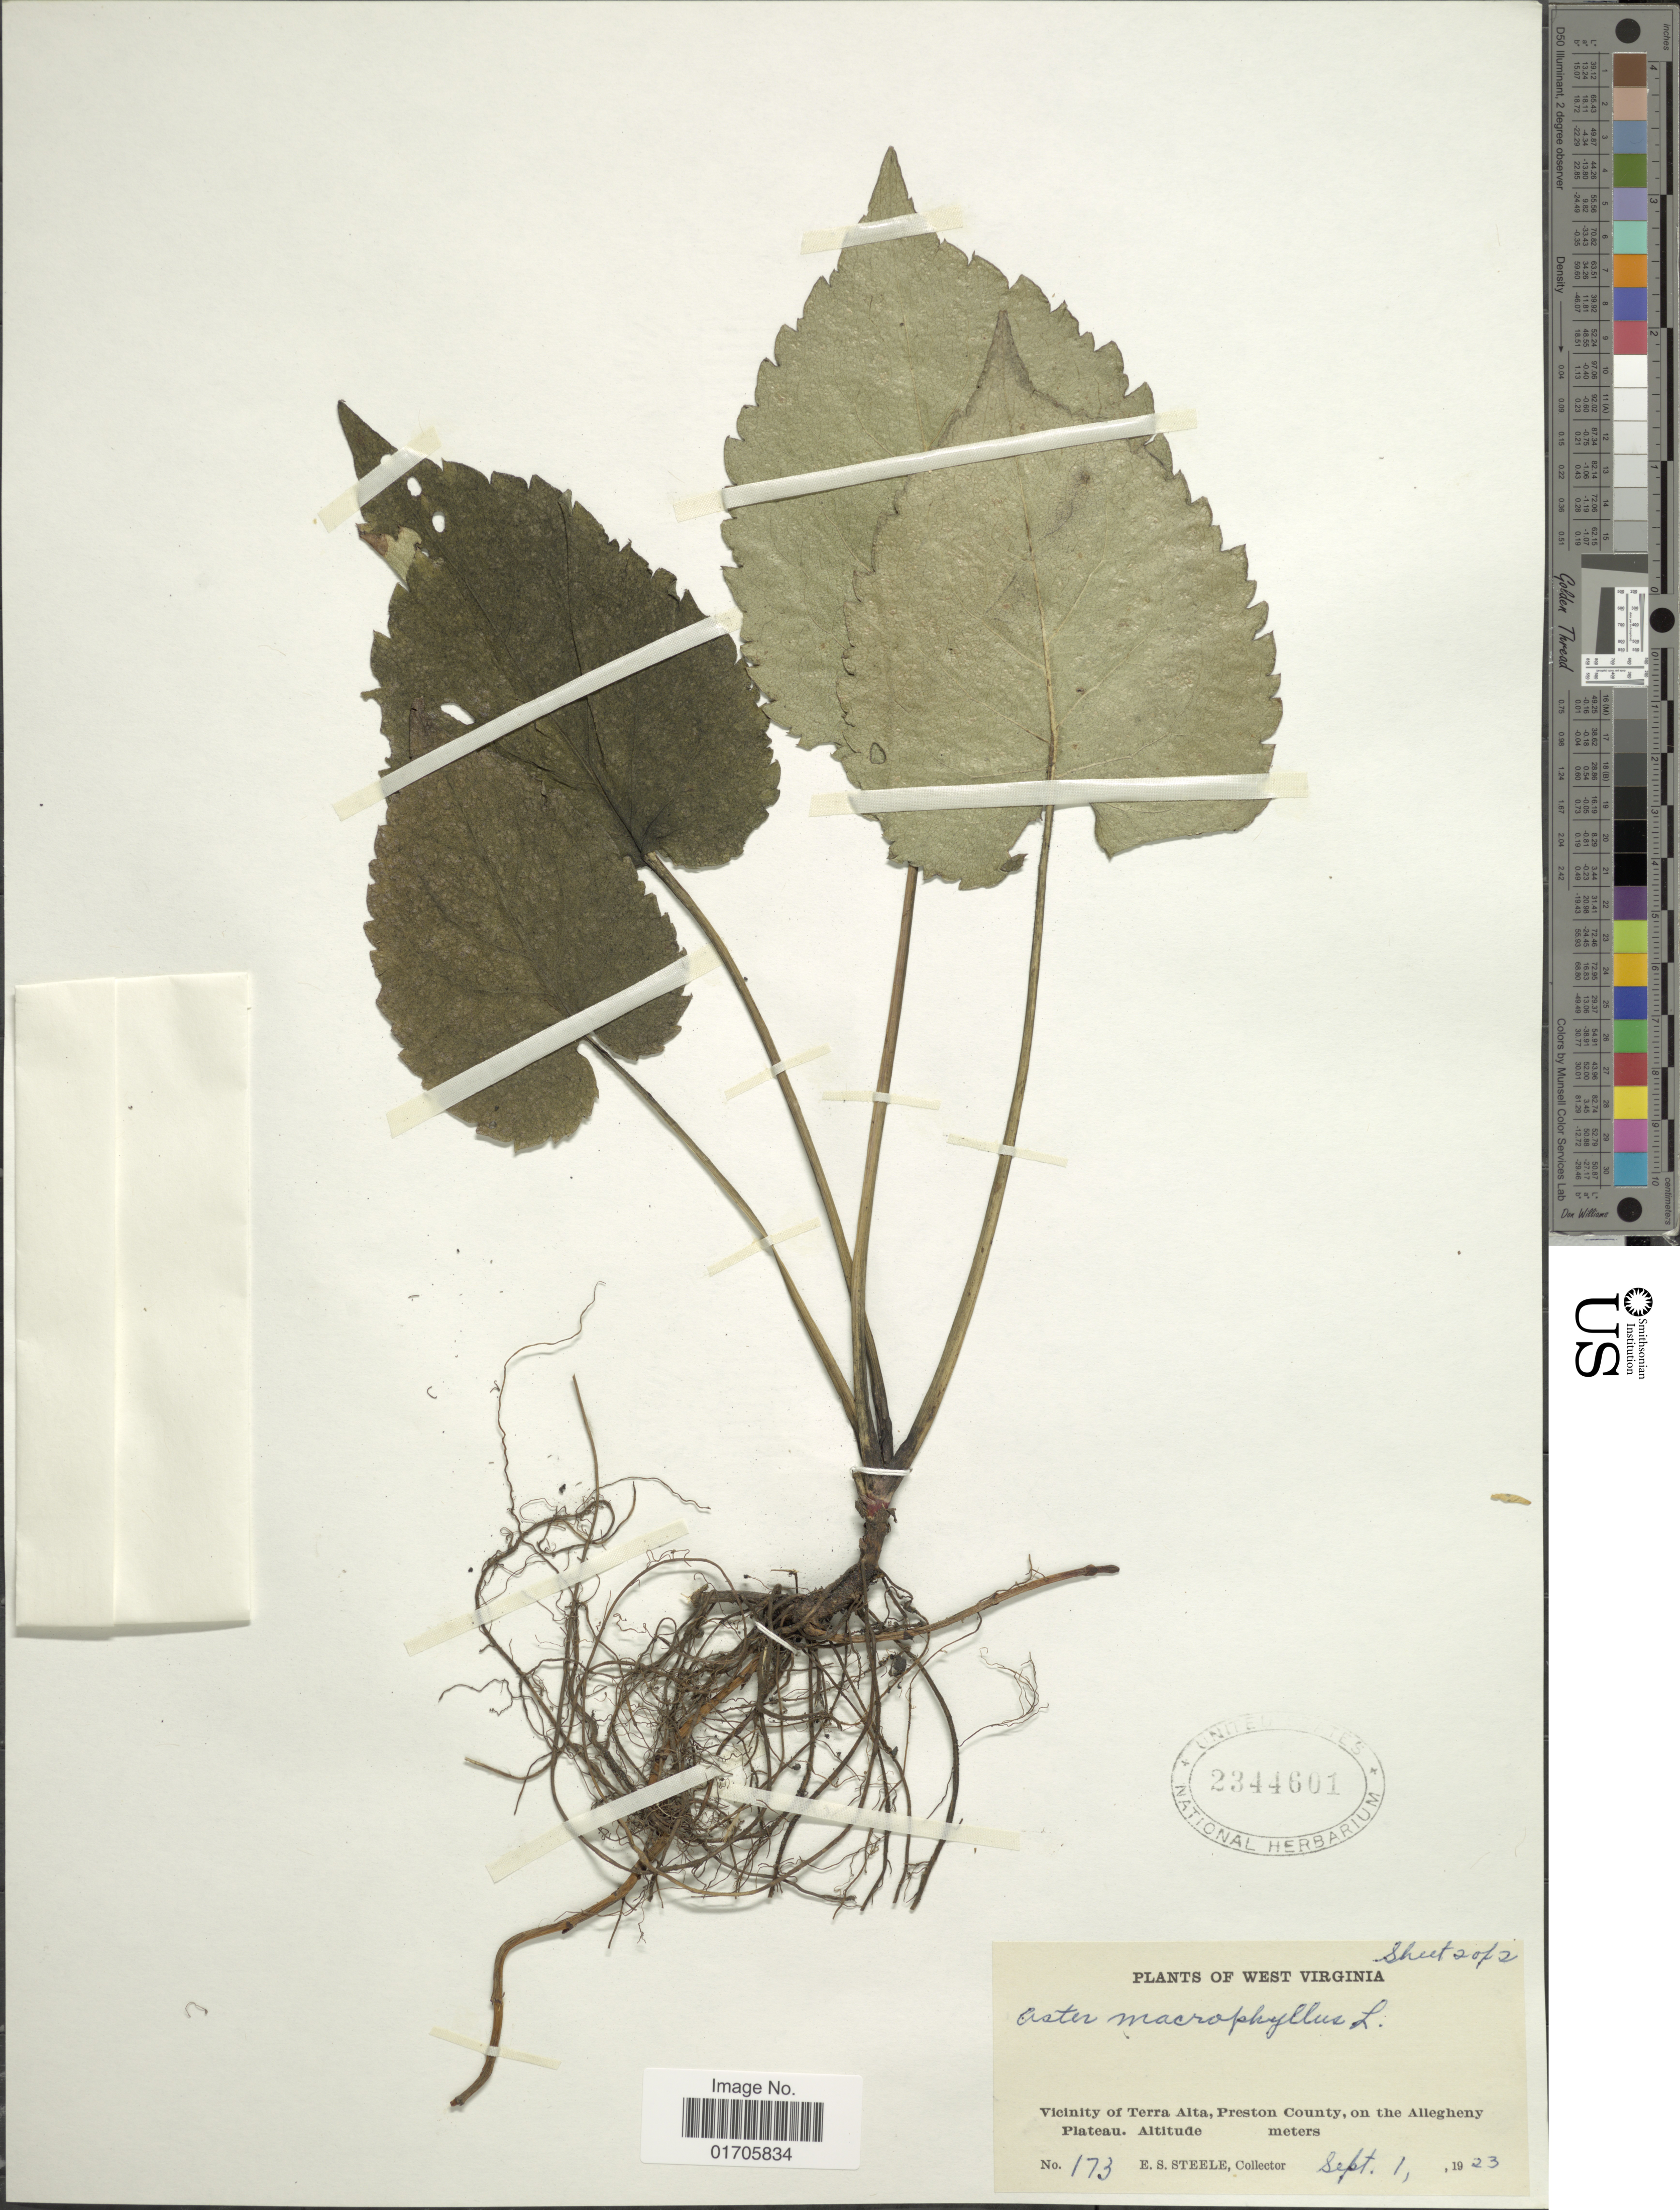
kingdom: Plantae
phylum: Tracheophyta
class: Magnoliopsida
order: Asterales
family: Asteraceae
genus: Eurybia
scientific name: Eurybia macrophylla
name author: (L.) Cass.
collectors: E. Steele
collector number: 173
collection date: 1923-09-01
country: United States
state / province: West Virginia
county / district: Preston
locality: Vicinity of Terra Alta, Preston County, on the Allegheny Plateau.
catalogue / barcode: US 2344601